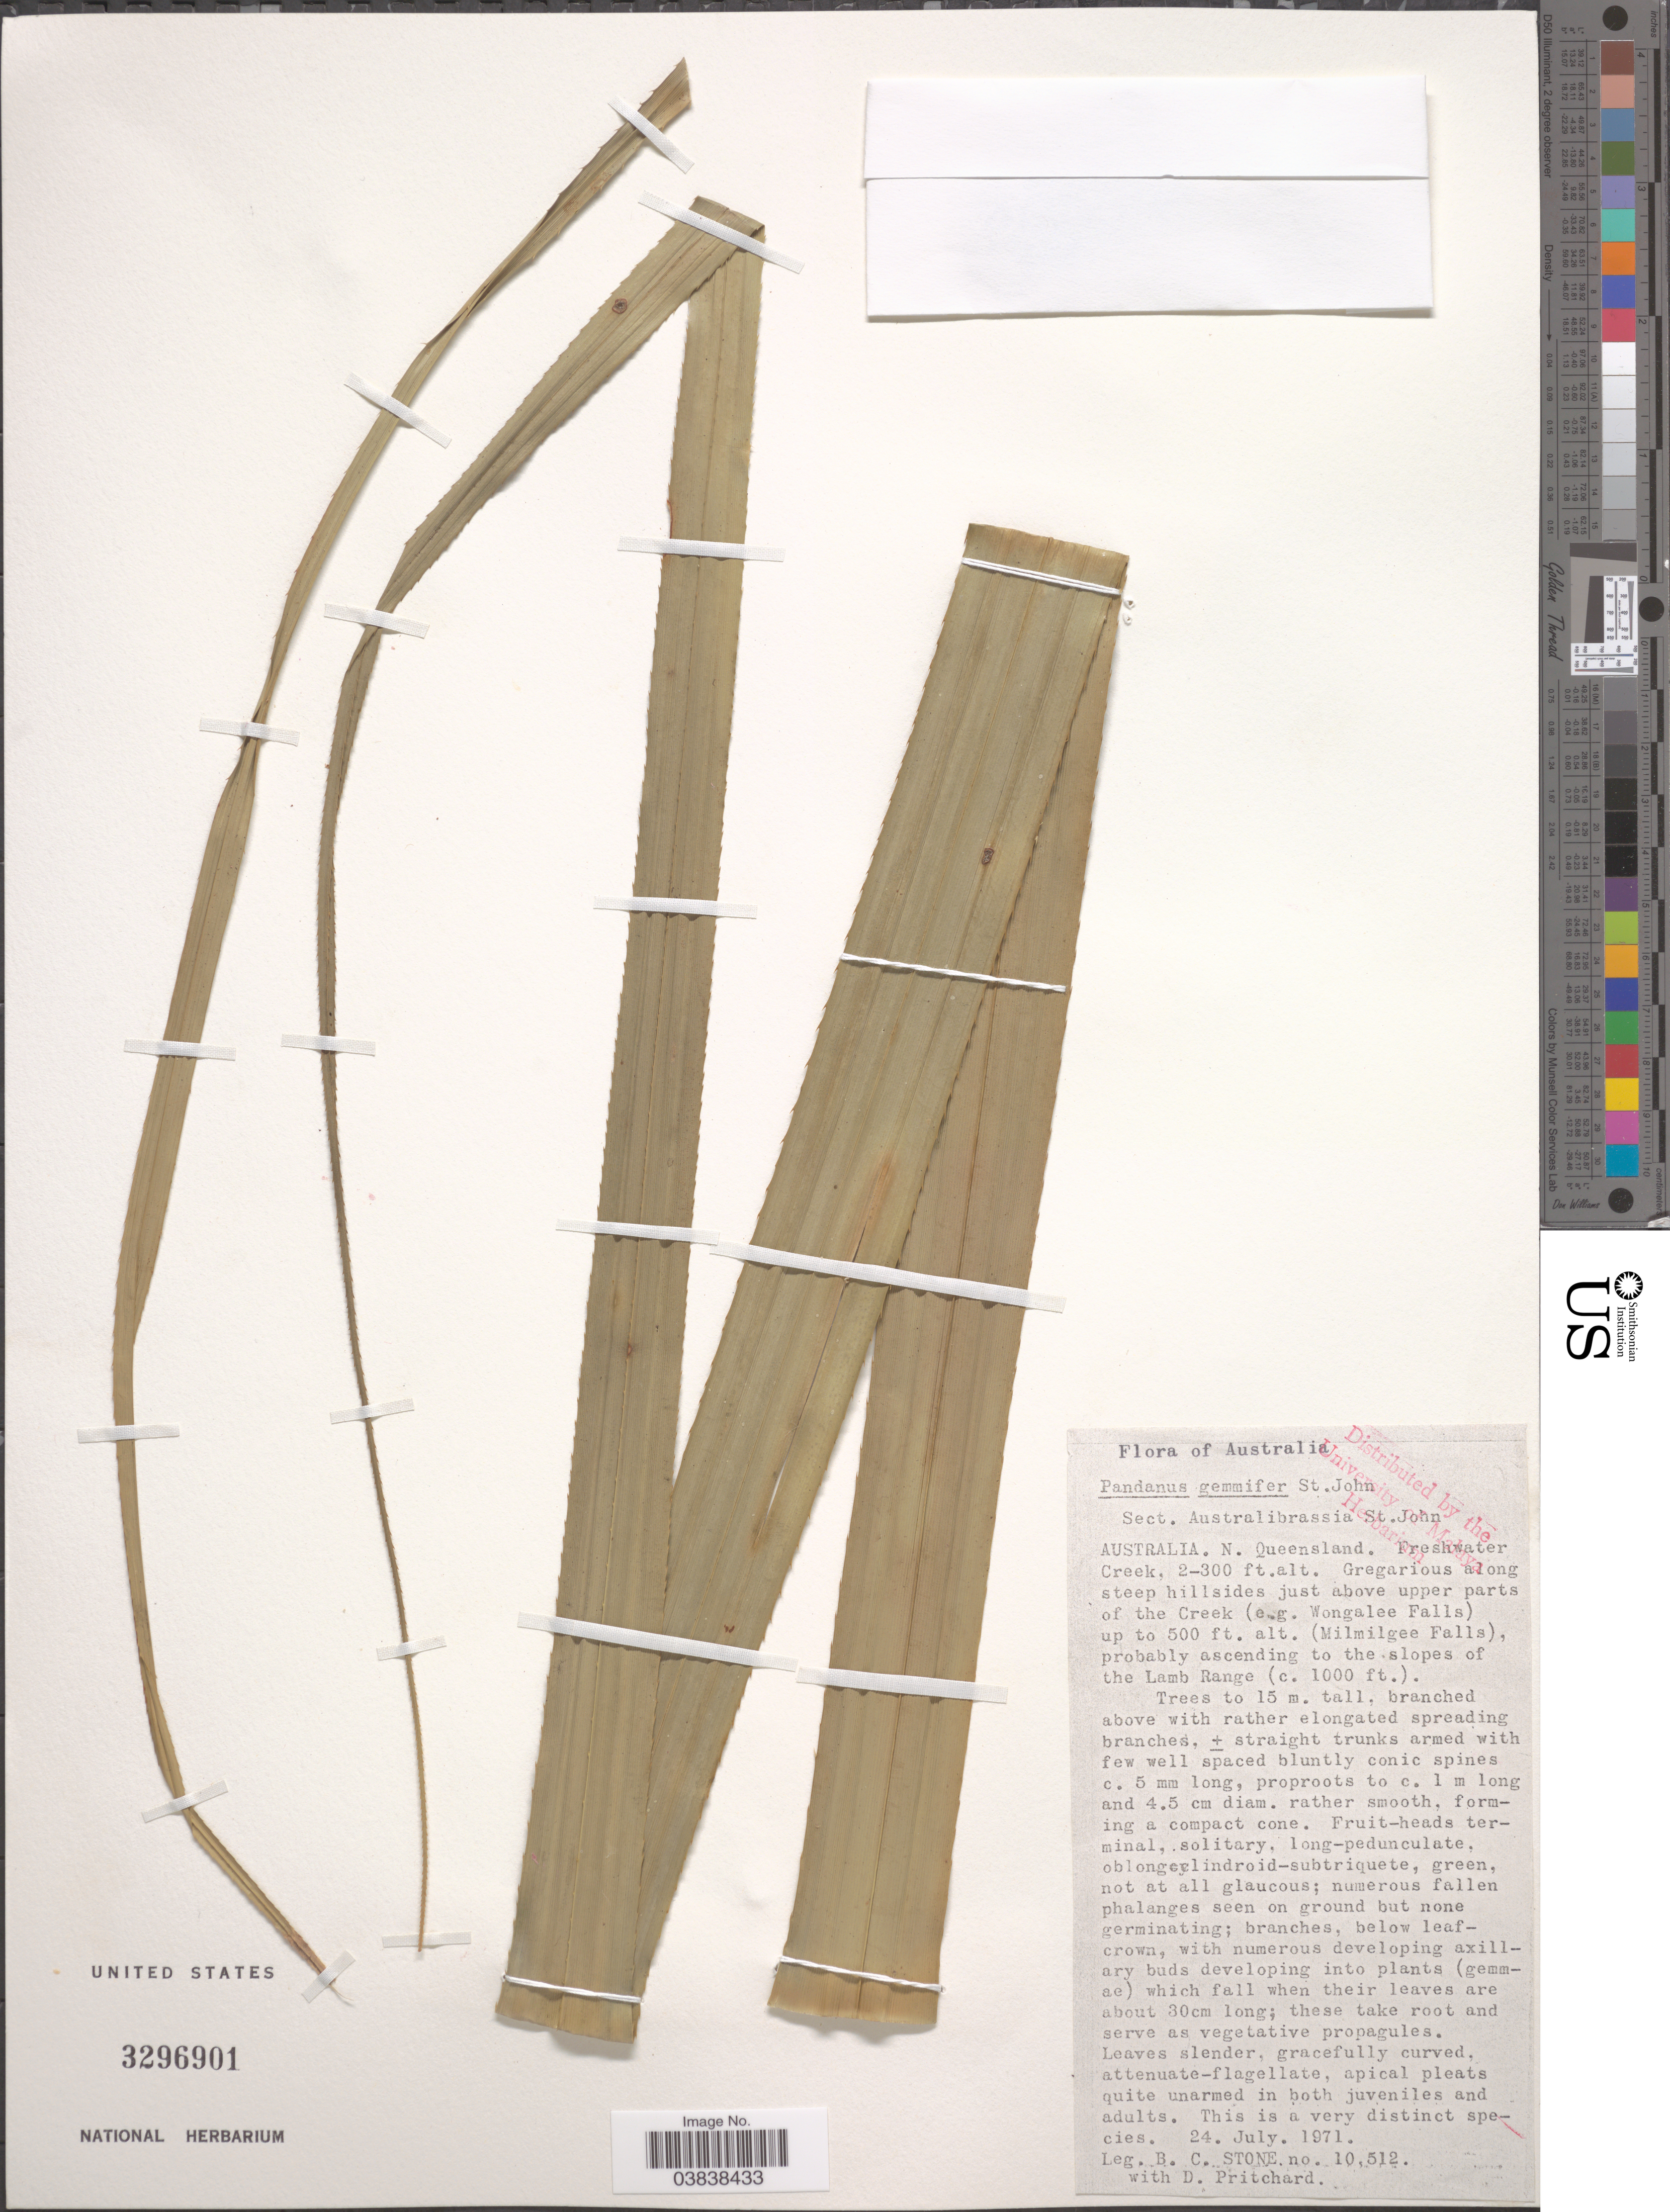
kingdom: Plantae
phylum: Tracheophyta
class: Liliopsida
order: Pandanales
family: Pandanaceae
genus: Pandanus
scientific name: Pandanus gemmifer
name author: H. St. John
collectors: B. C. Stone & D. Pritchard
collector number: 10512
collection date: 1971-07-24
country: Australia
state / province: Queensland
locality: N. Queensland. Freshwater Creek. Just above upper parts of the Creek (e.g. Wongalee Falls) (Milmilgee Falls), probably ascending to the slopes of the Lamb Range.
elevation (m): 61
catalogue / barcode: US 3296901